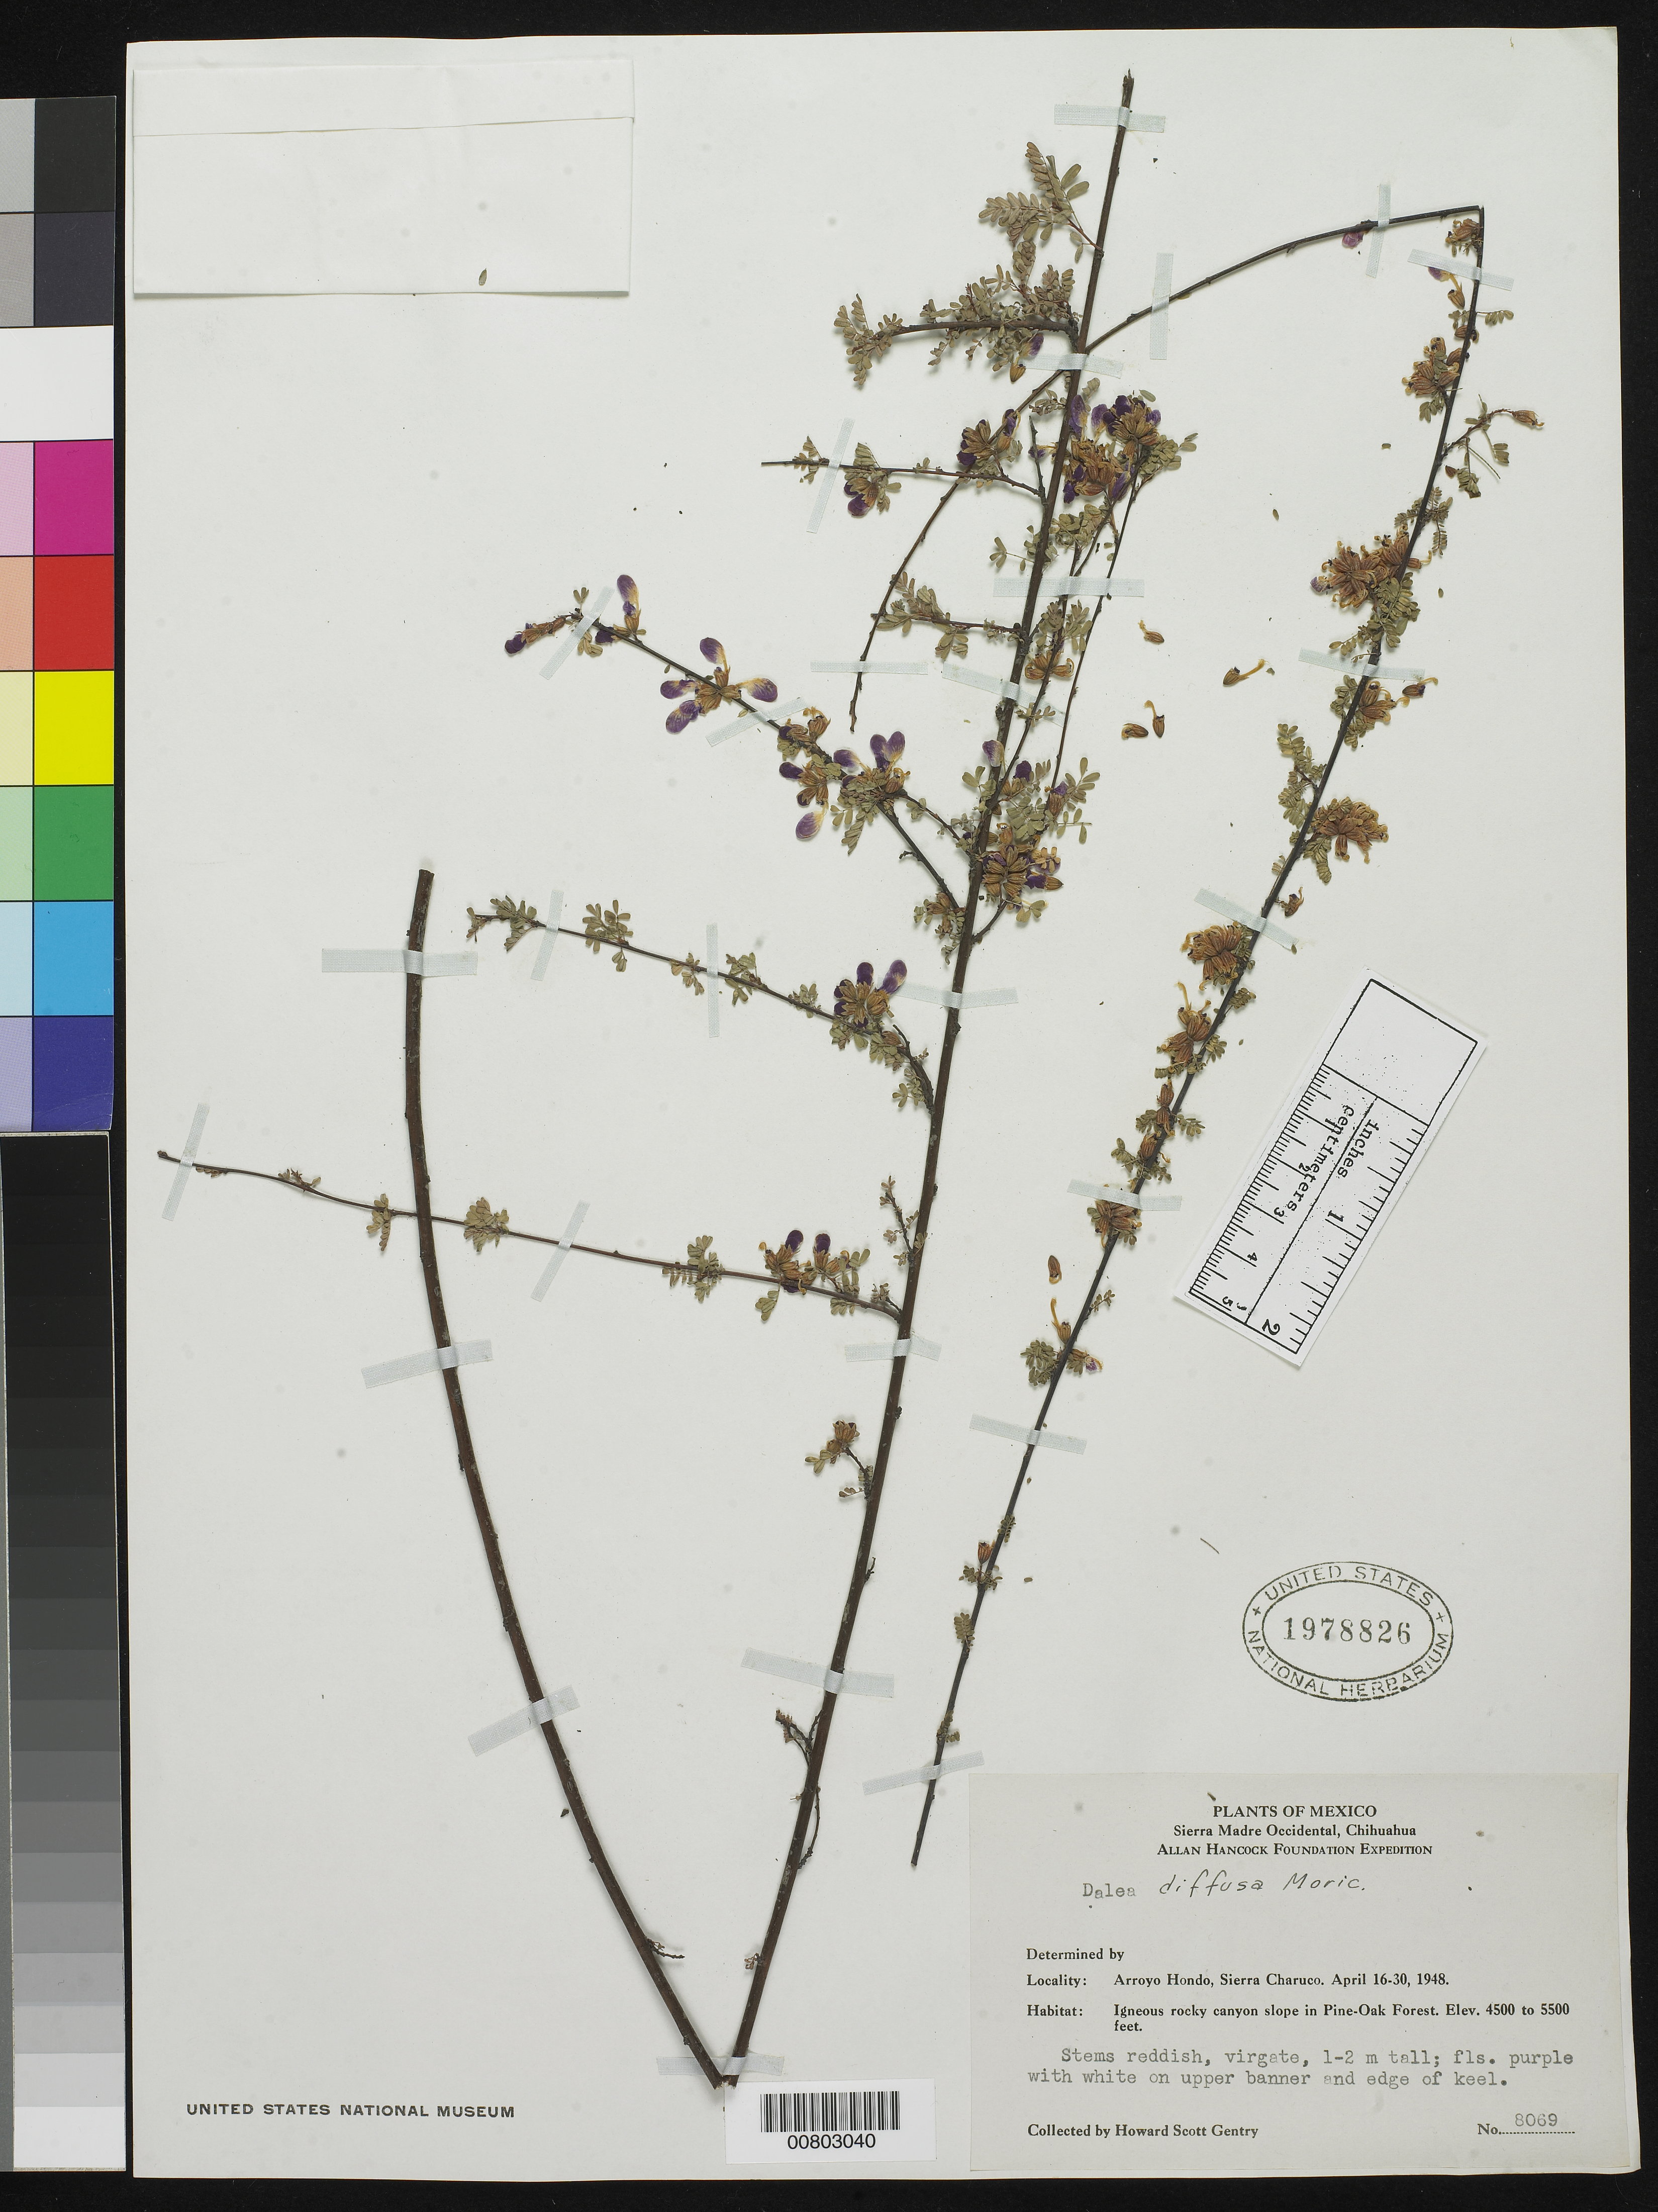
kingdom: Plantae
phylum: Tracheophyta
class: Magnoliopsida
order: Fabales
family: Fabaceae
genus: Marina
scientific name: Marina diffusa var. diffusa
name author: (Moric.) Barneby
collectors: H. S. Gentry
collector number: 8069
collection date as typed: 16 Apr 1948 to 30 Apr 1948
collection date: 1948-04-16/1948-04-30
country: Mexico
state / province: Chihuahua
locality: Arroyo Hondo, Sierra Charuco, Chihuahua.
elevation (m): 1372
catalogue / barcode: US 1978826